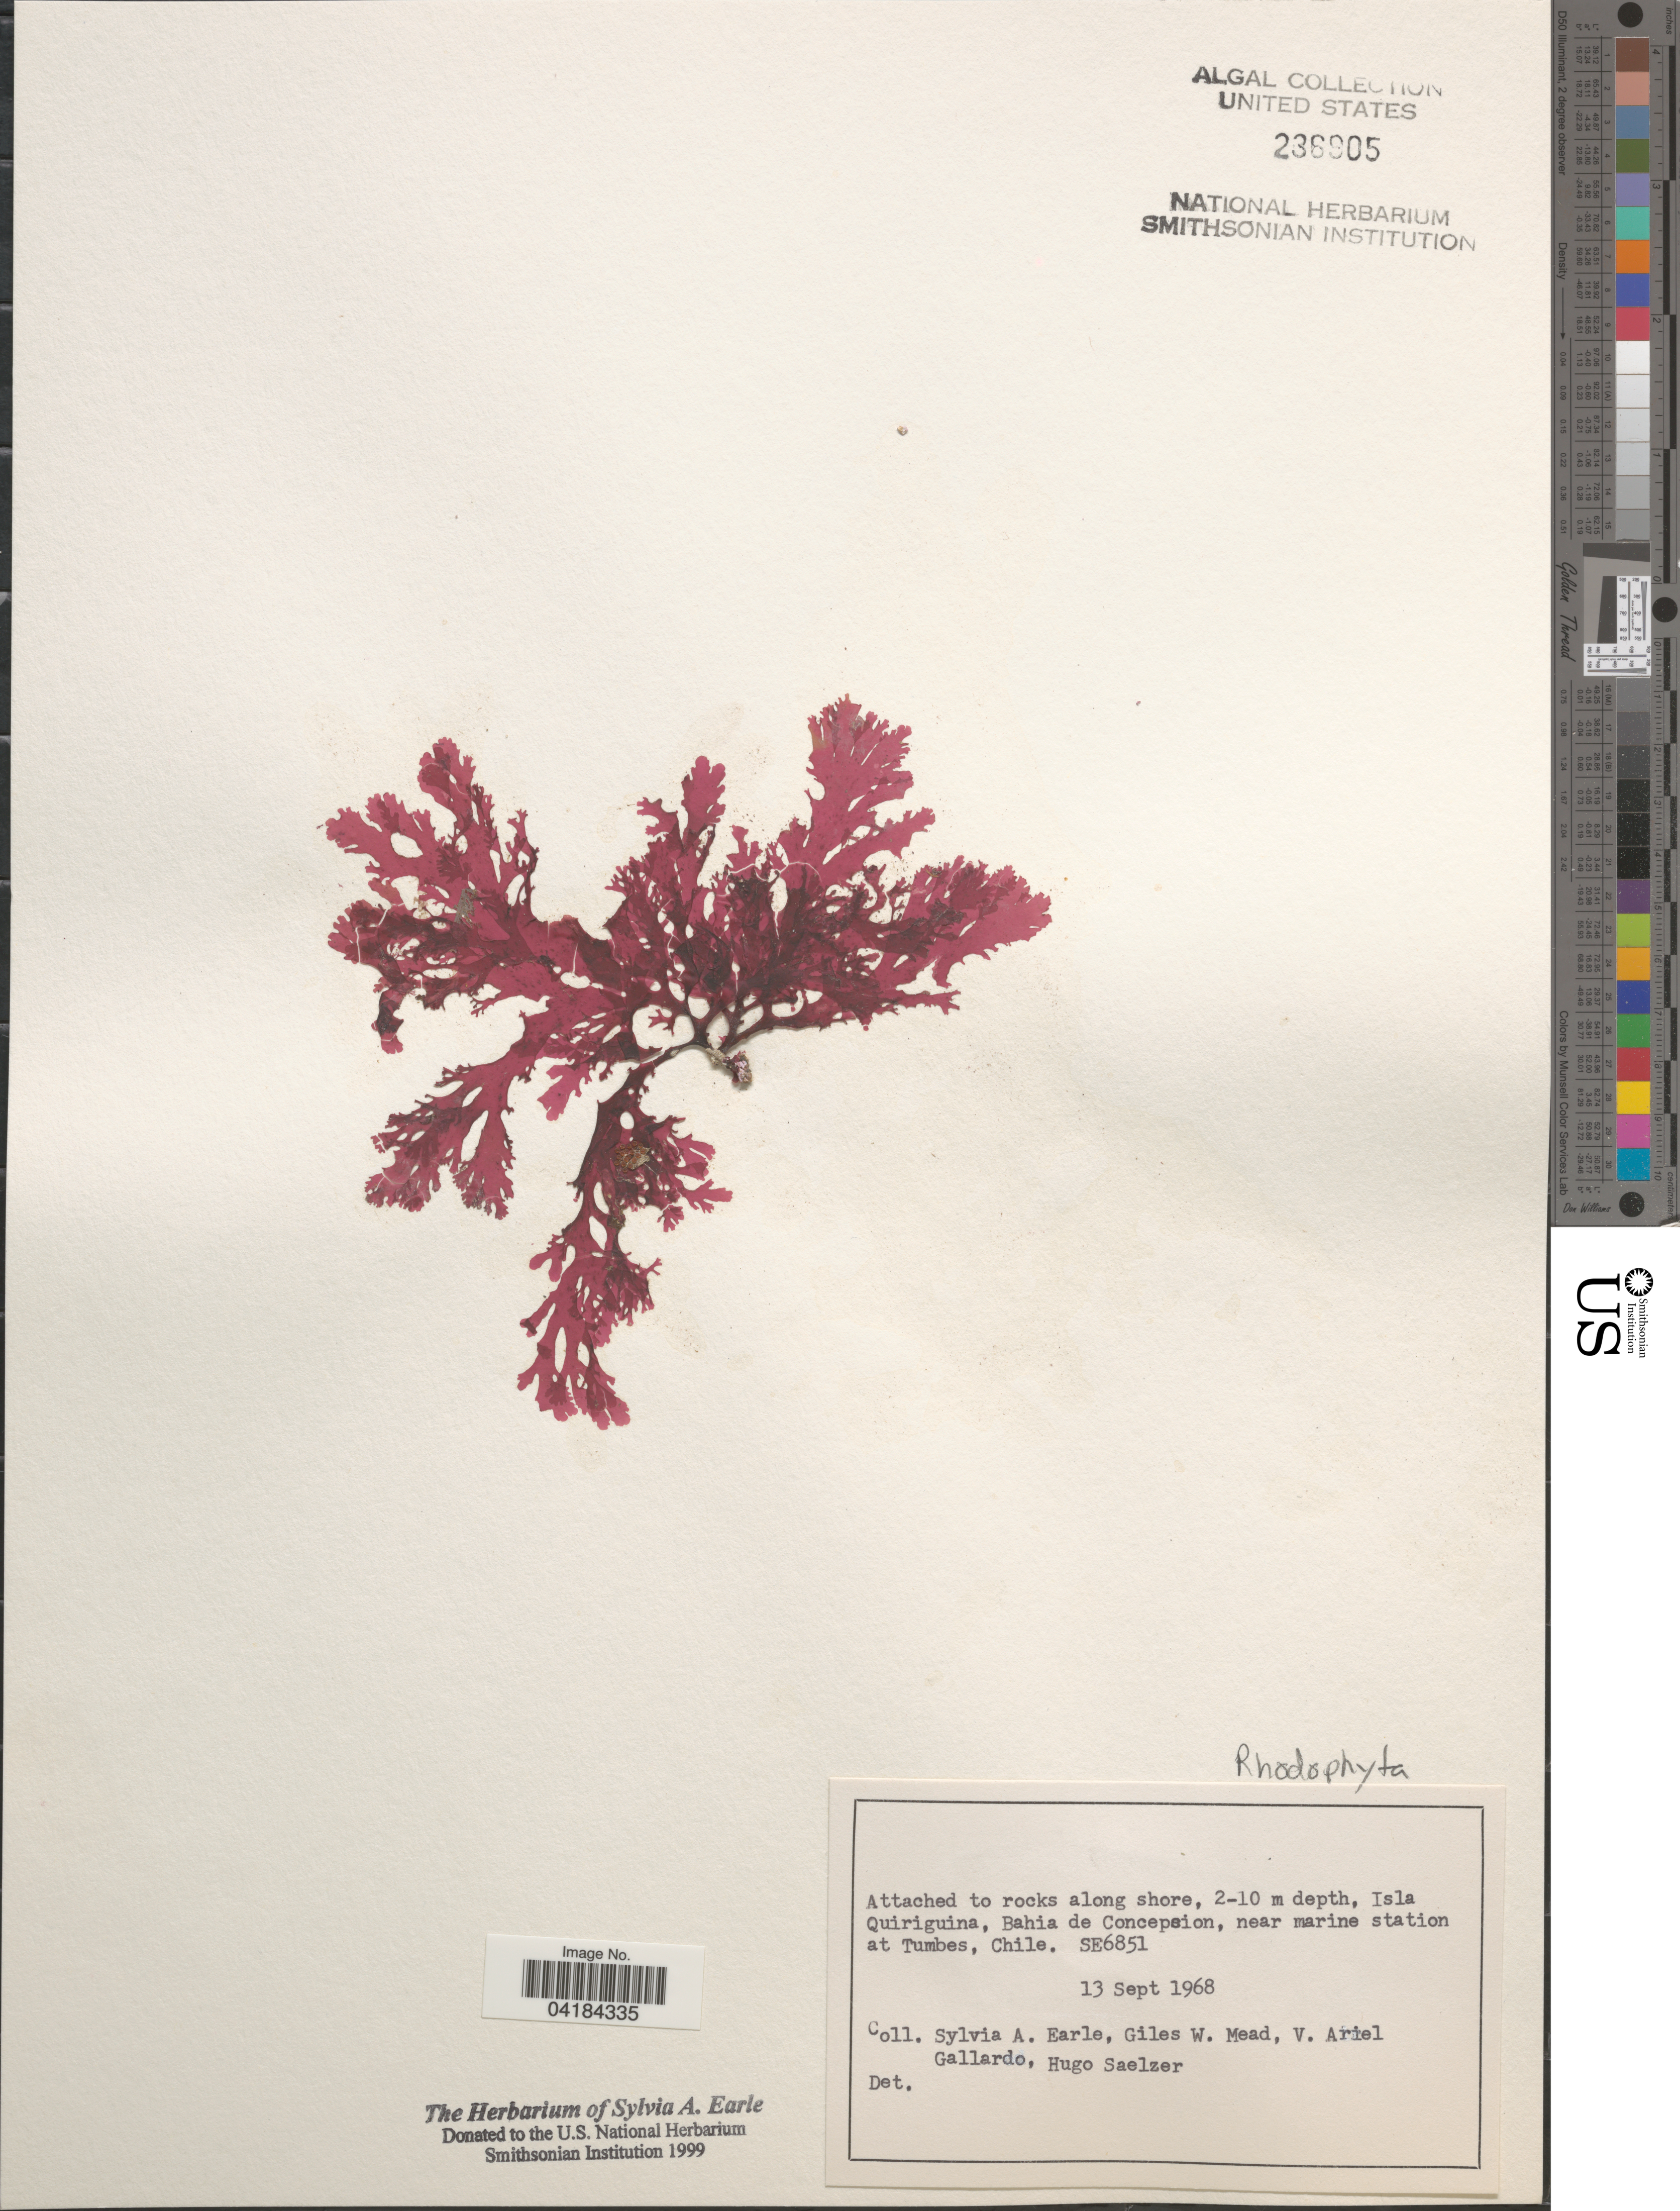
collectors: S. A. Earle, G. W. Mead, V. Gallardo & H. Saelzer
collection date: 1968-09-13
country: Chile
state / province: Bio-Bío (VIII)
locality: Isla Quiriguina [ = Quiriquina], Bahia de Concepcion, near marine station at Tumbes. SE6851.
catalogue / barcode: US 236905